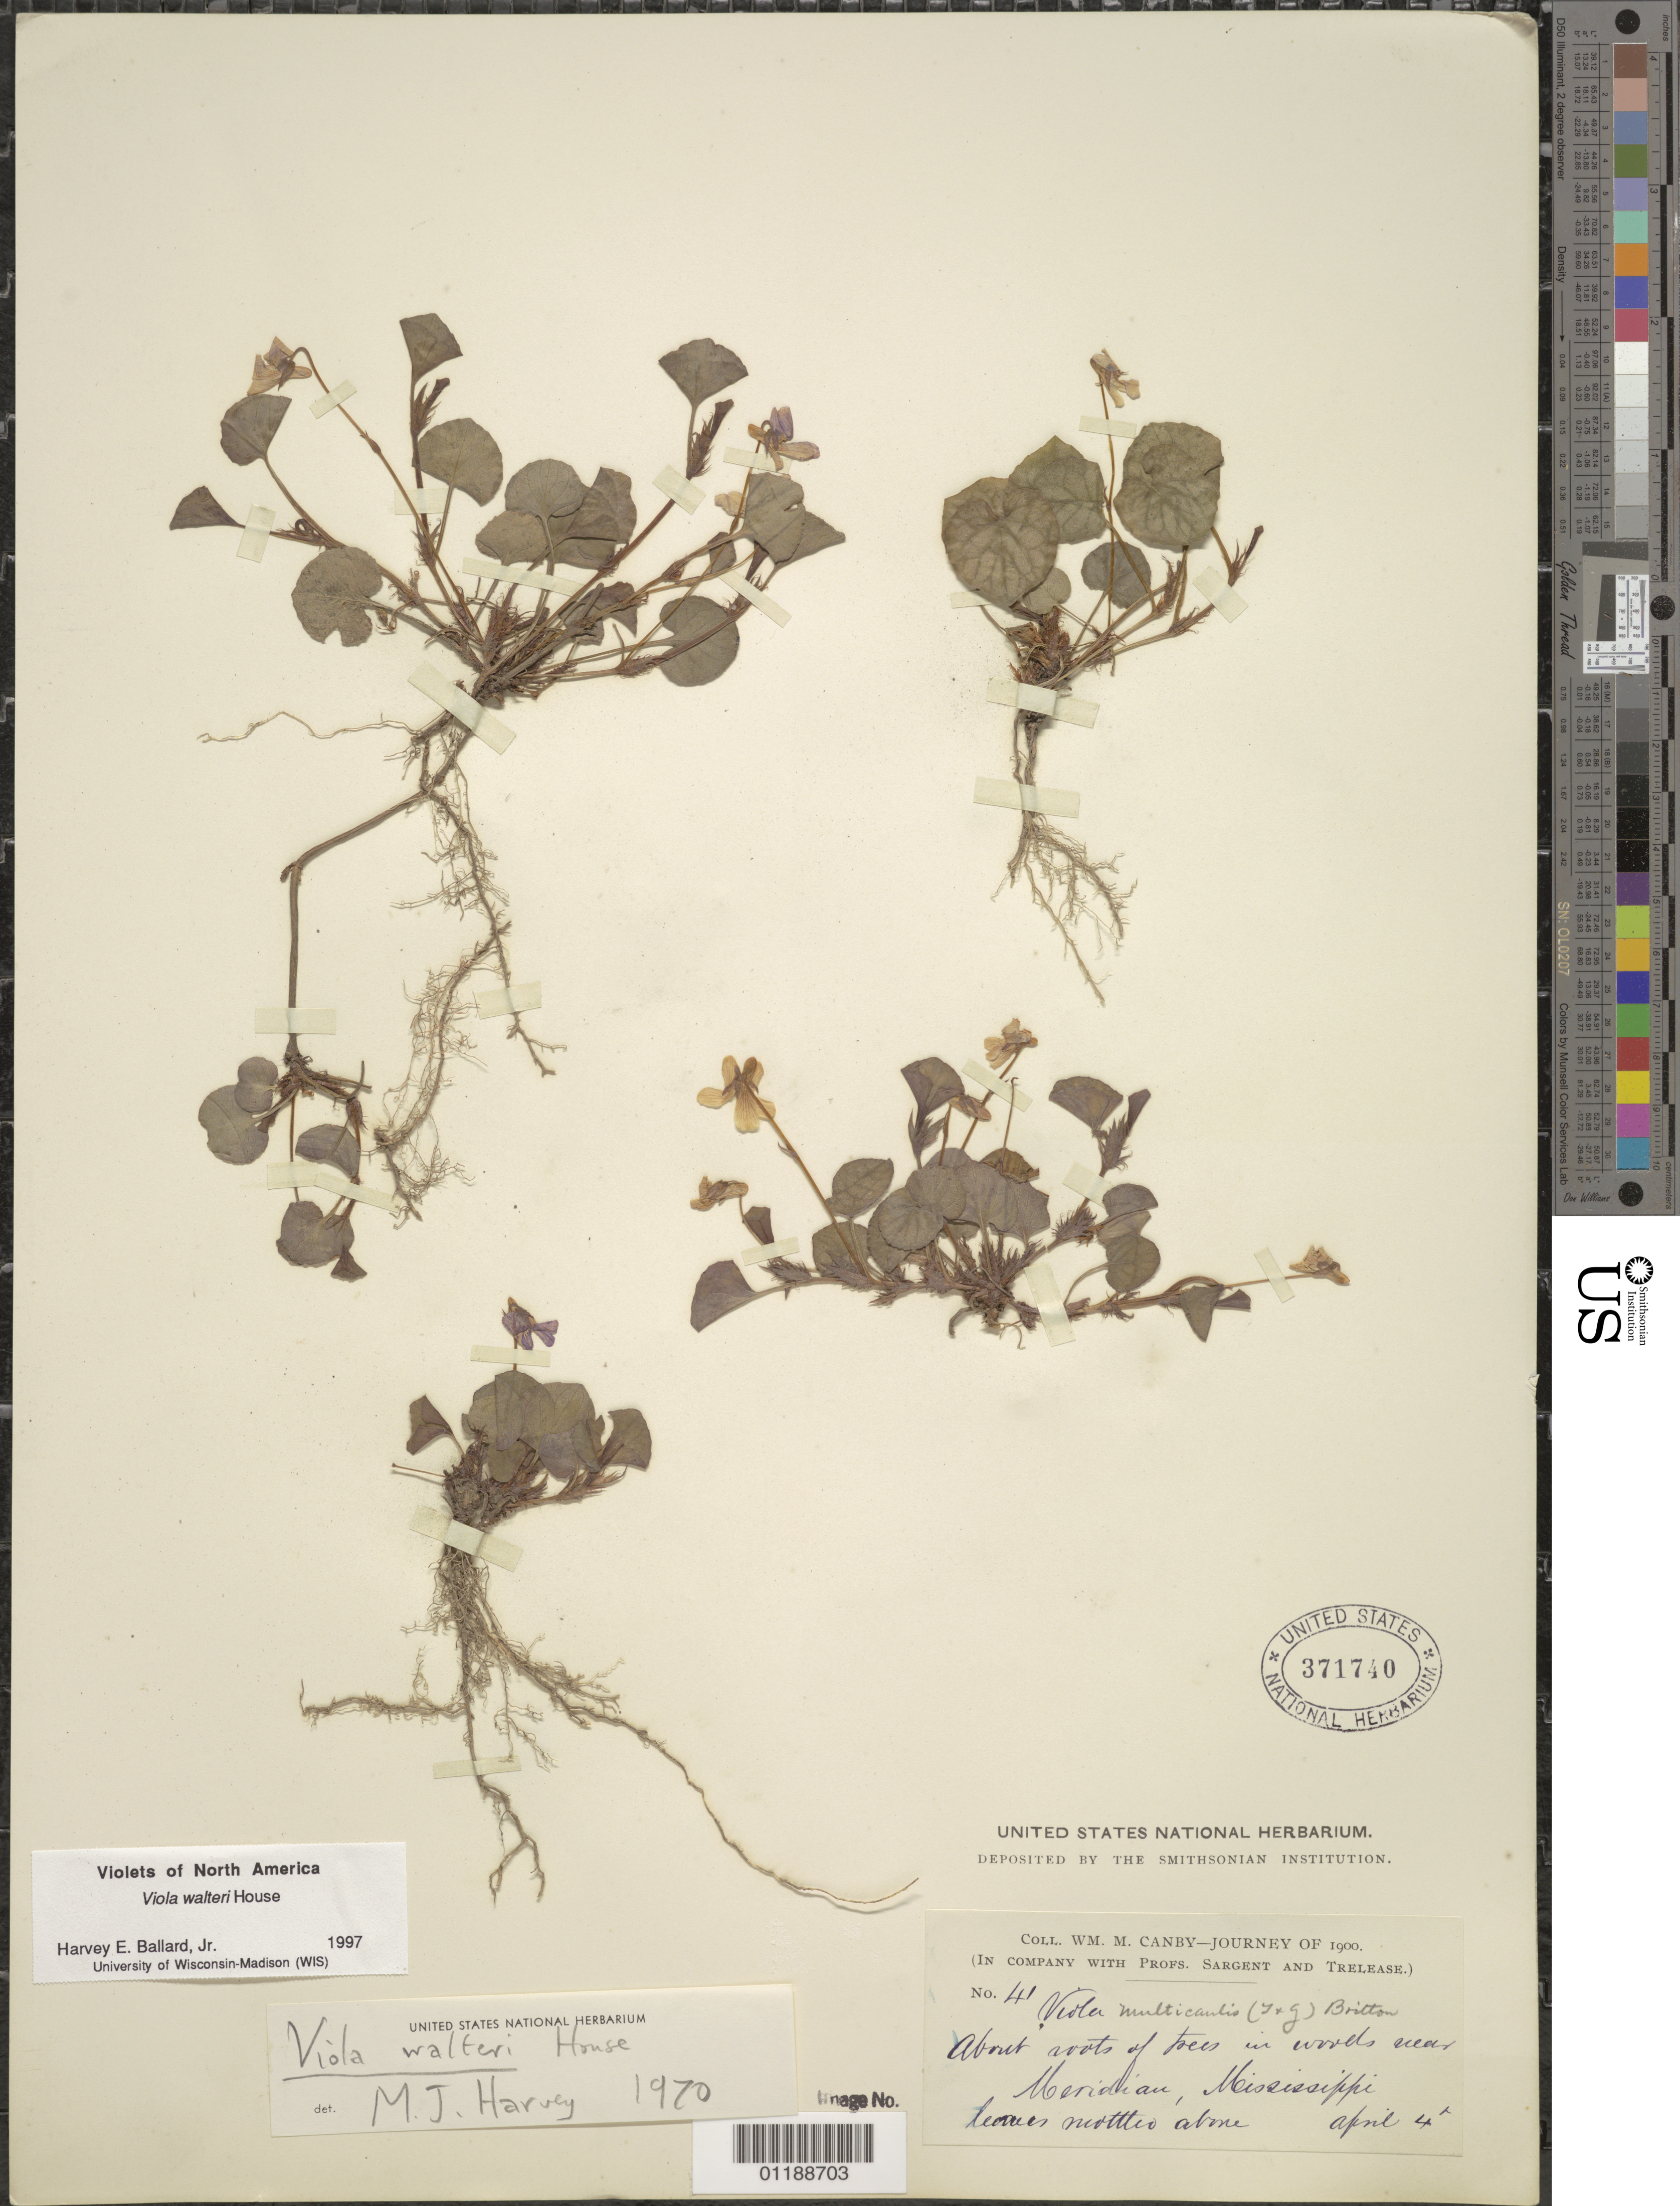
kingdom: Plantae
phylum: Tracheophyta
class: Magnoliopsida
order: Malpighiales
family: Violaceae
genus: Viola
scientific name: Viola walteri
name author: House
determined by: Ballard, Harvey E.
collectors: W. M. Canby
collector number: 41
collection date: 1900-04-04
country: United States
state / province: Mississippi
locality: Meridian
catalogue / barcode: US 371740